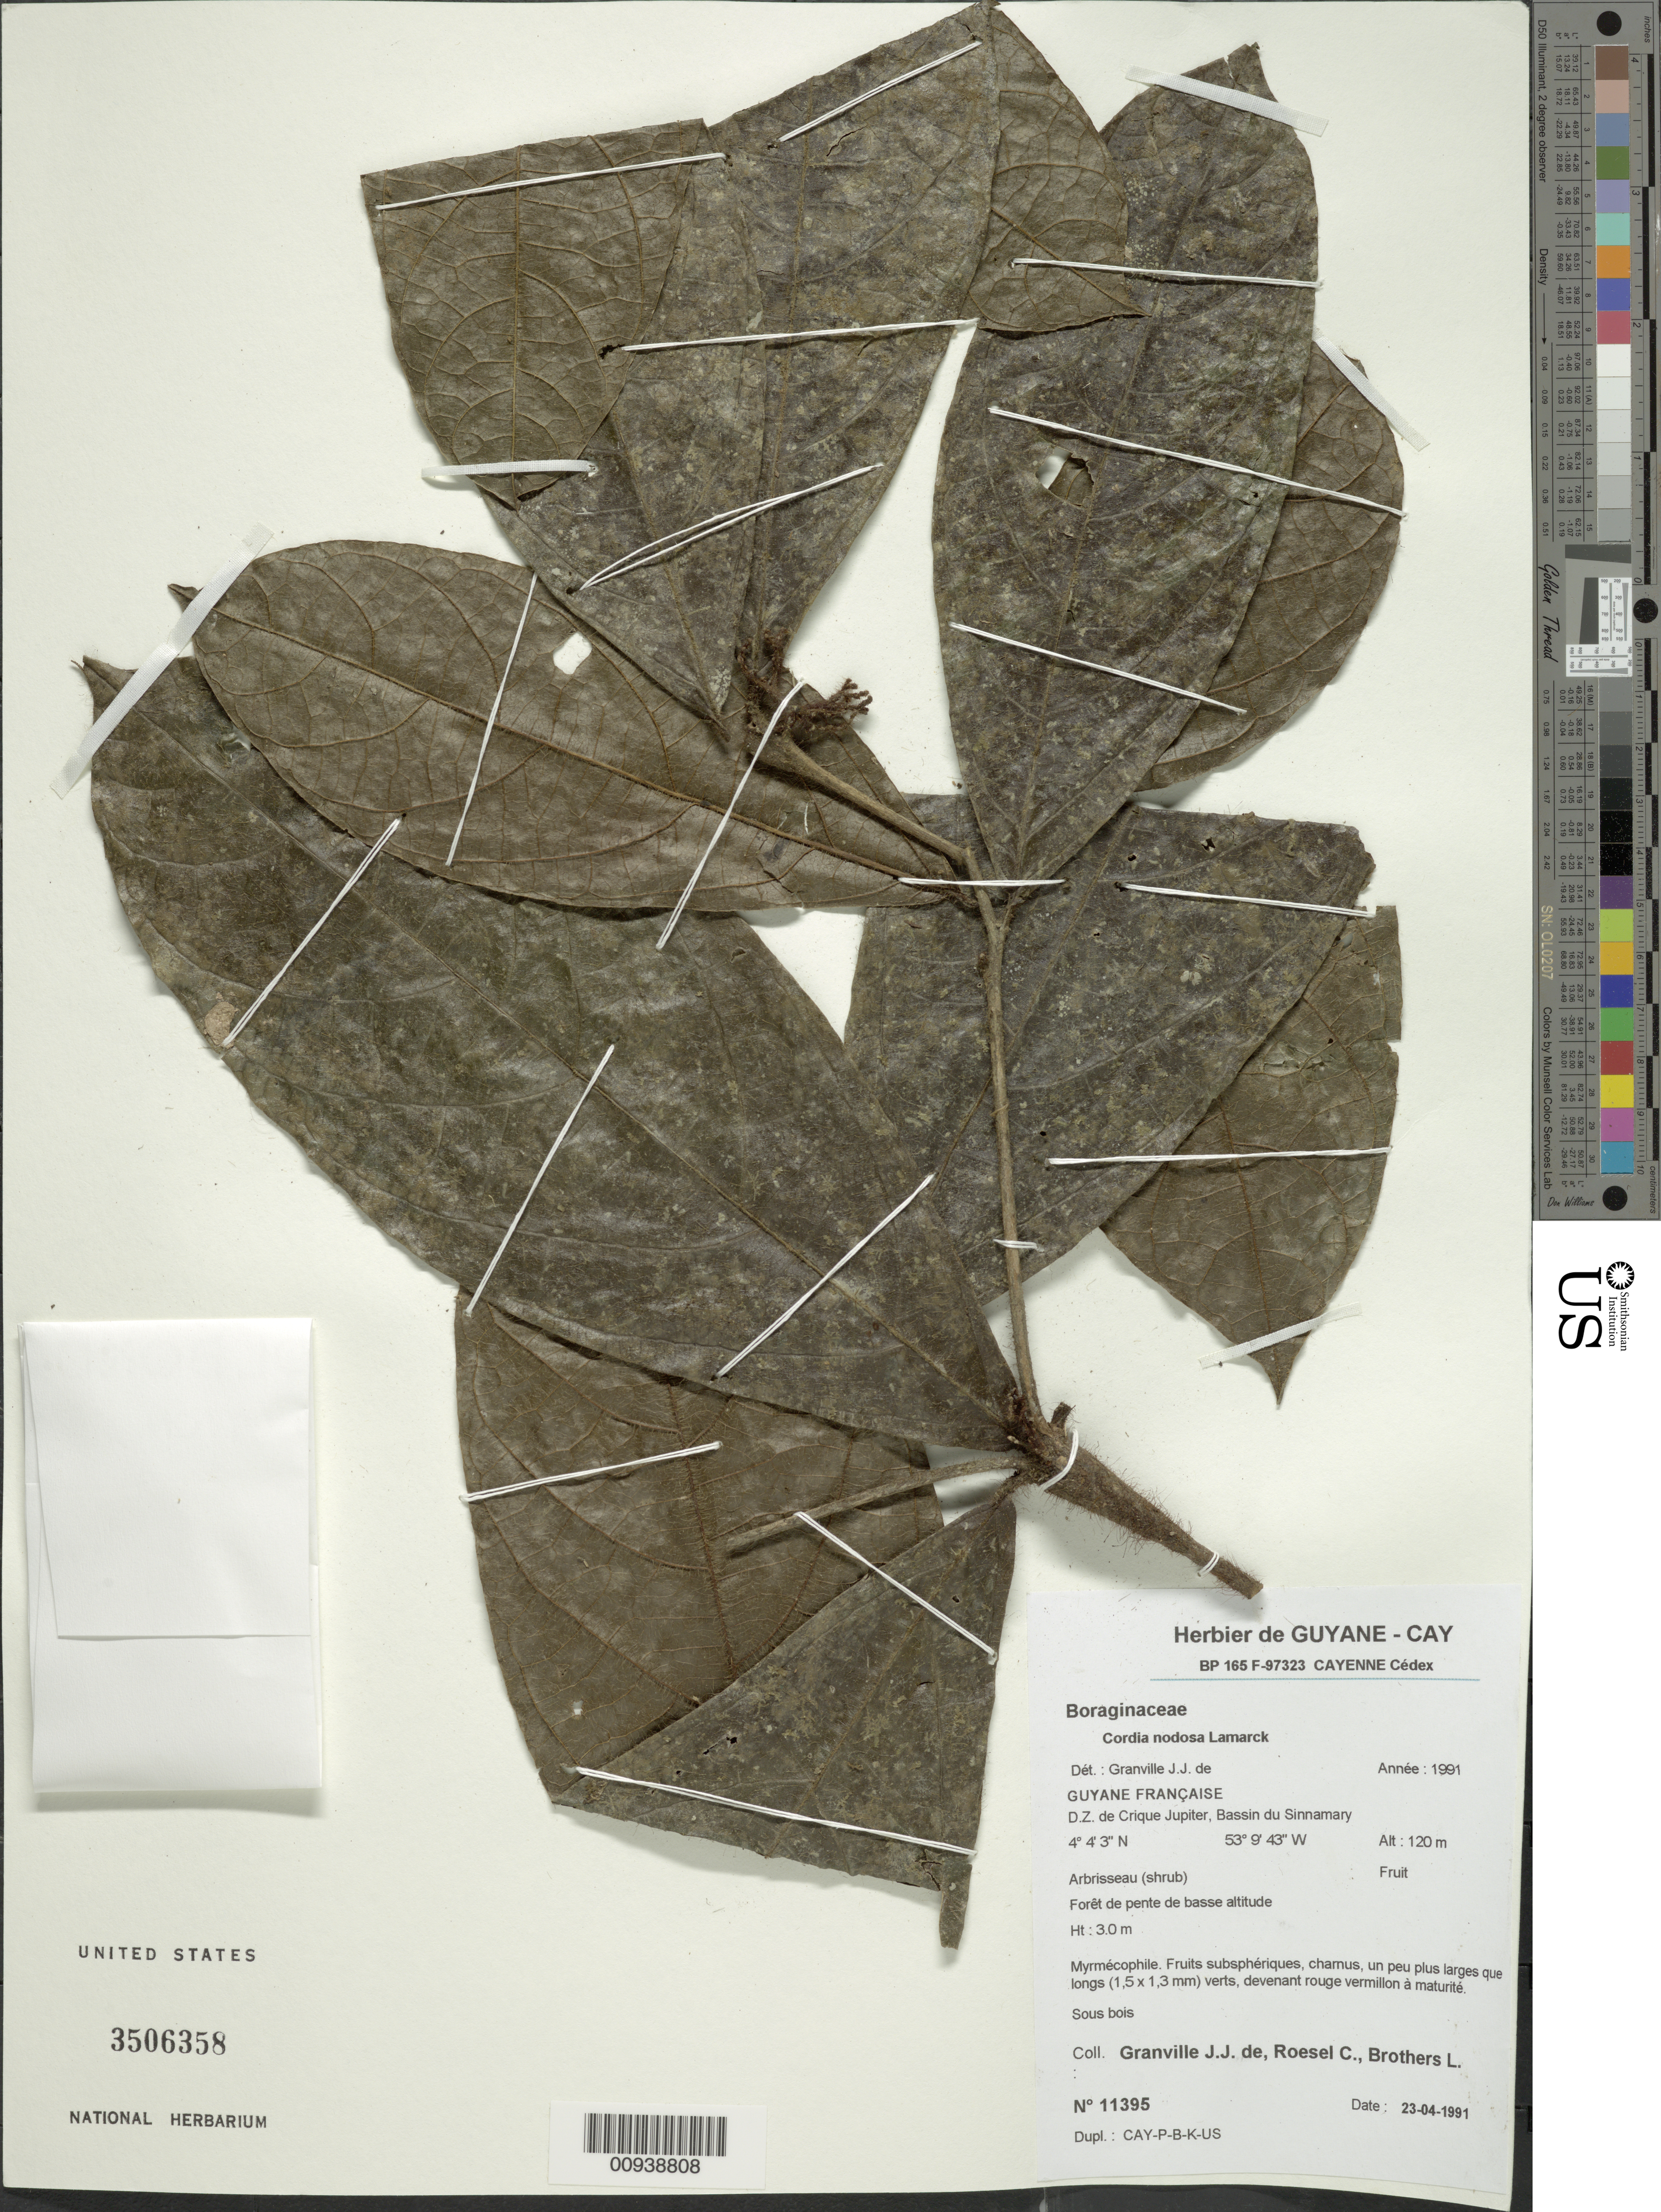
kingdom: Plantae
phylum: Tracheophyta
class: Magnoliopsida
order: Boraginales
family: Cordiaceae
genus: Cordia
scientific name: Cordia nodosa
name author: Lam.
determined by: Granville, J. J. de, (CAY), Institut de Recherche pour le Developpement (IRD) (FRENCH GUIANA)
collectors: J.-J. de Granville, C. S. Roesel & L. Brothers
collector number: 11395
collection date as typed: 23-Apr-91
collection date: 1991-04-23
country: French Guiana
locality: D.Z. du Haut-Kourcibo, Bassin du Sinnamary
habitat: Forêt de pente de basse altitude; sous bois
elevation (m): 120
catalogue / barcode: US 3506358